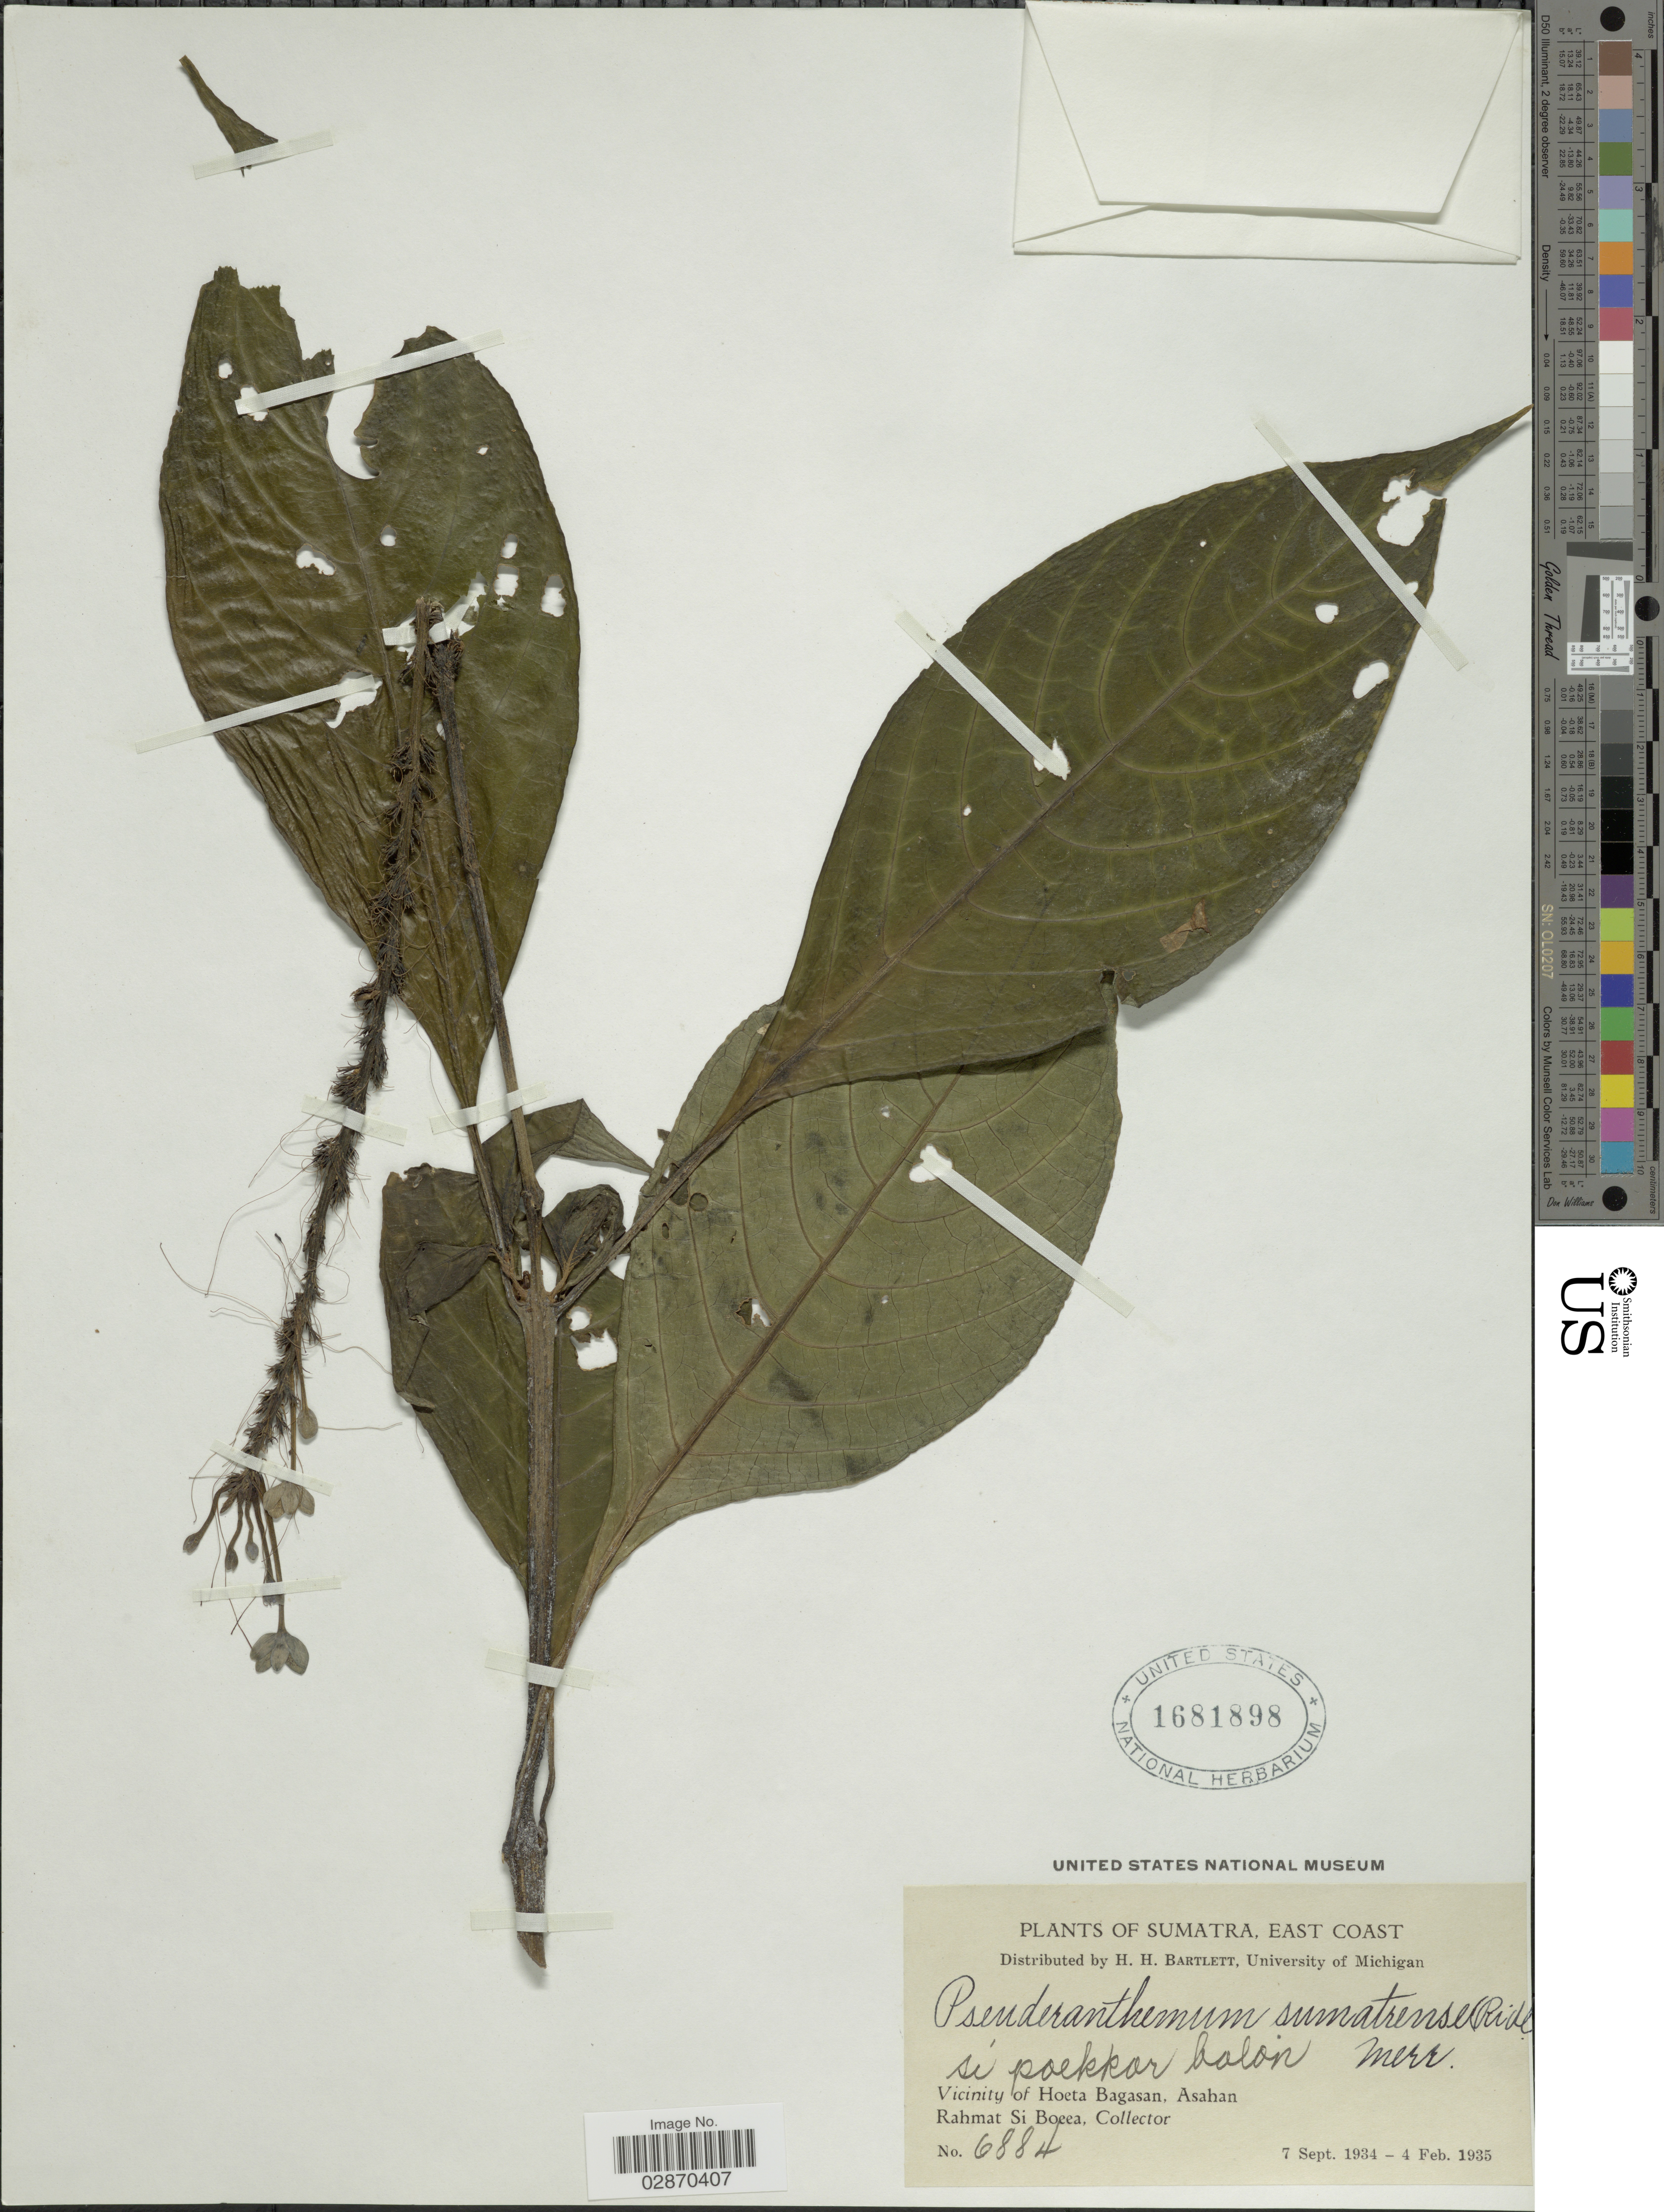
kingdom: Plantae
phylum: Tracheophyta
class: Magnoliopsida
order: Lamiales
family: Acanthaceae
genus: Pseuderanthemum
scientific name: Pseuderanthemum sumatrense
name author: (Ridl.) Merr.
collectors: Rahmat Si Boeea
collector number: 6884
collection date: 1934-09-07/1935-02-04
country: Indonesia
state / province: Sumatra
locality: East Coast. Vicinity of Hoeta Bagasan, Asahan.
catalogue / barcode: US 1681898